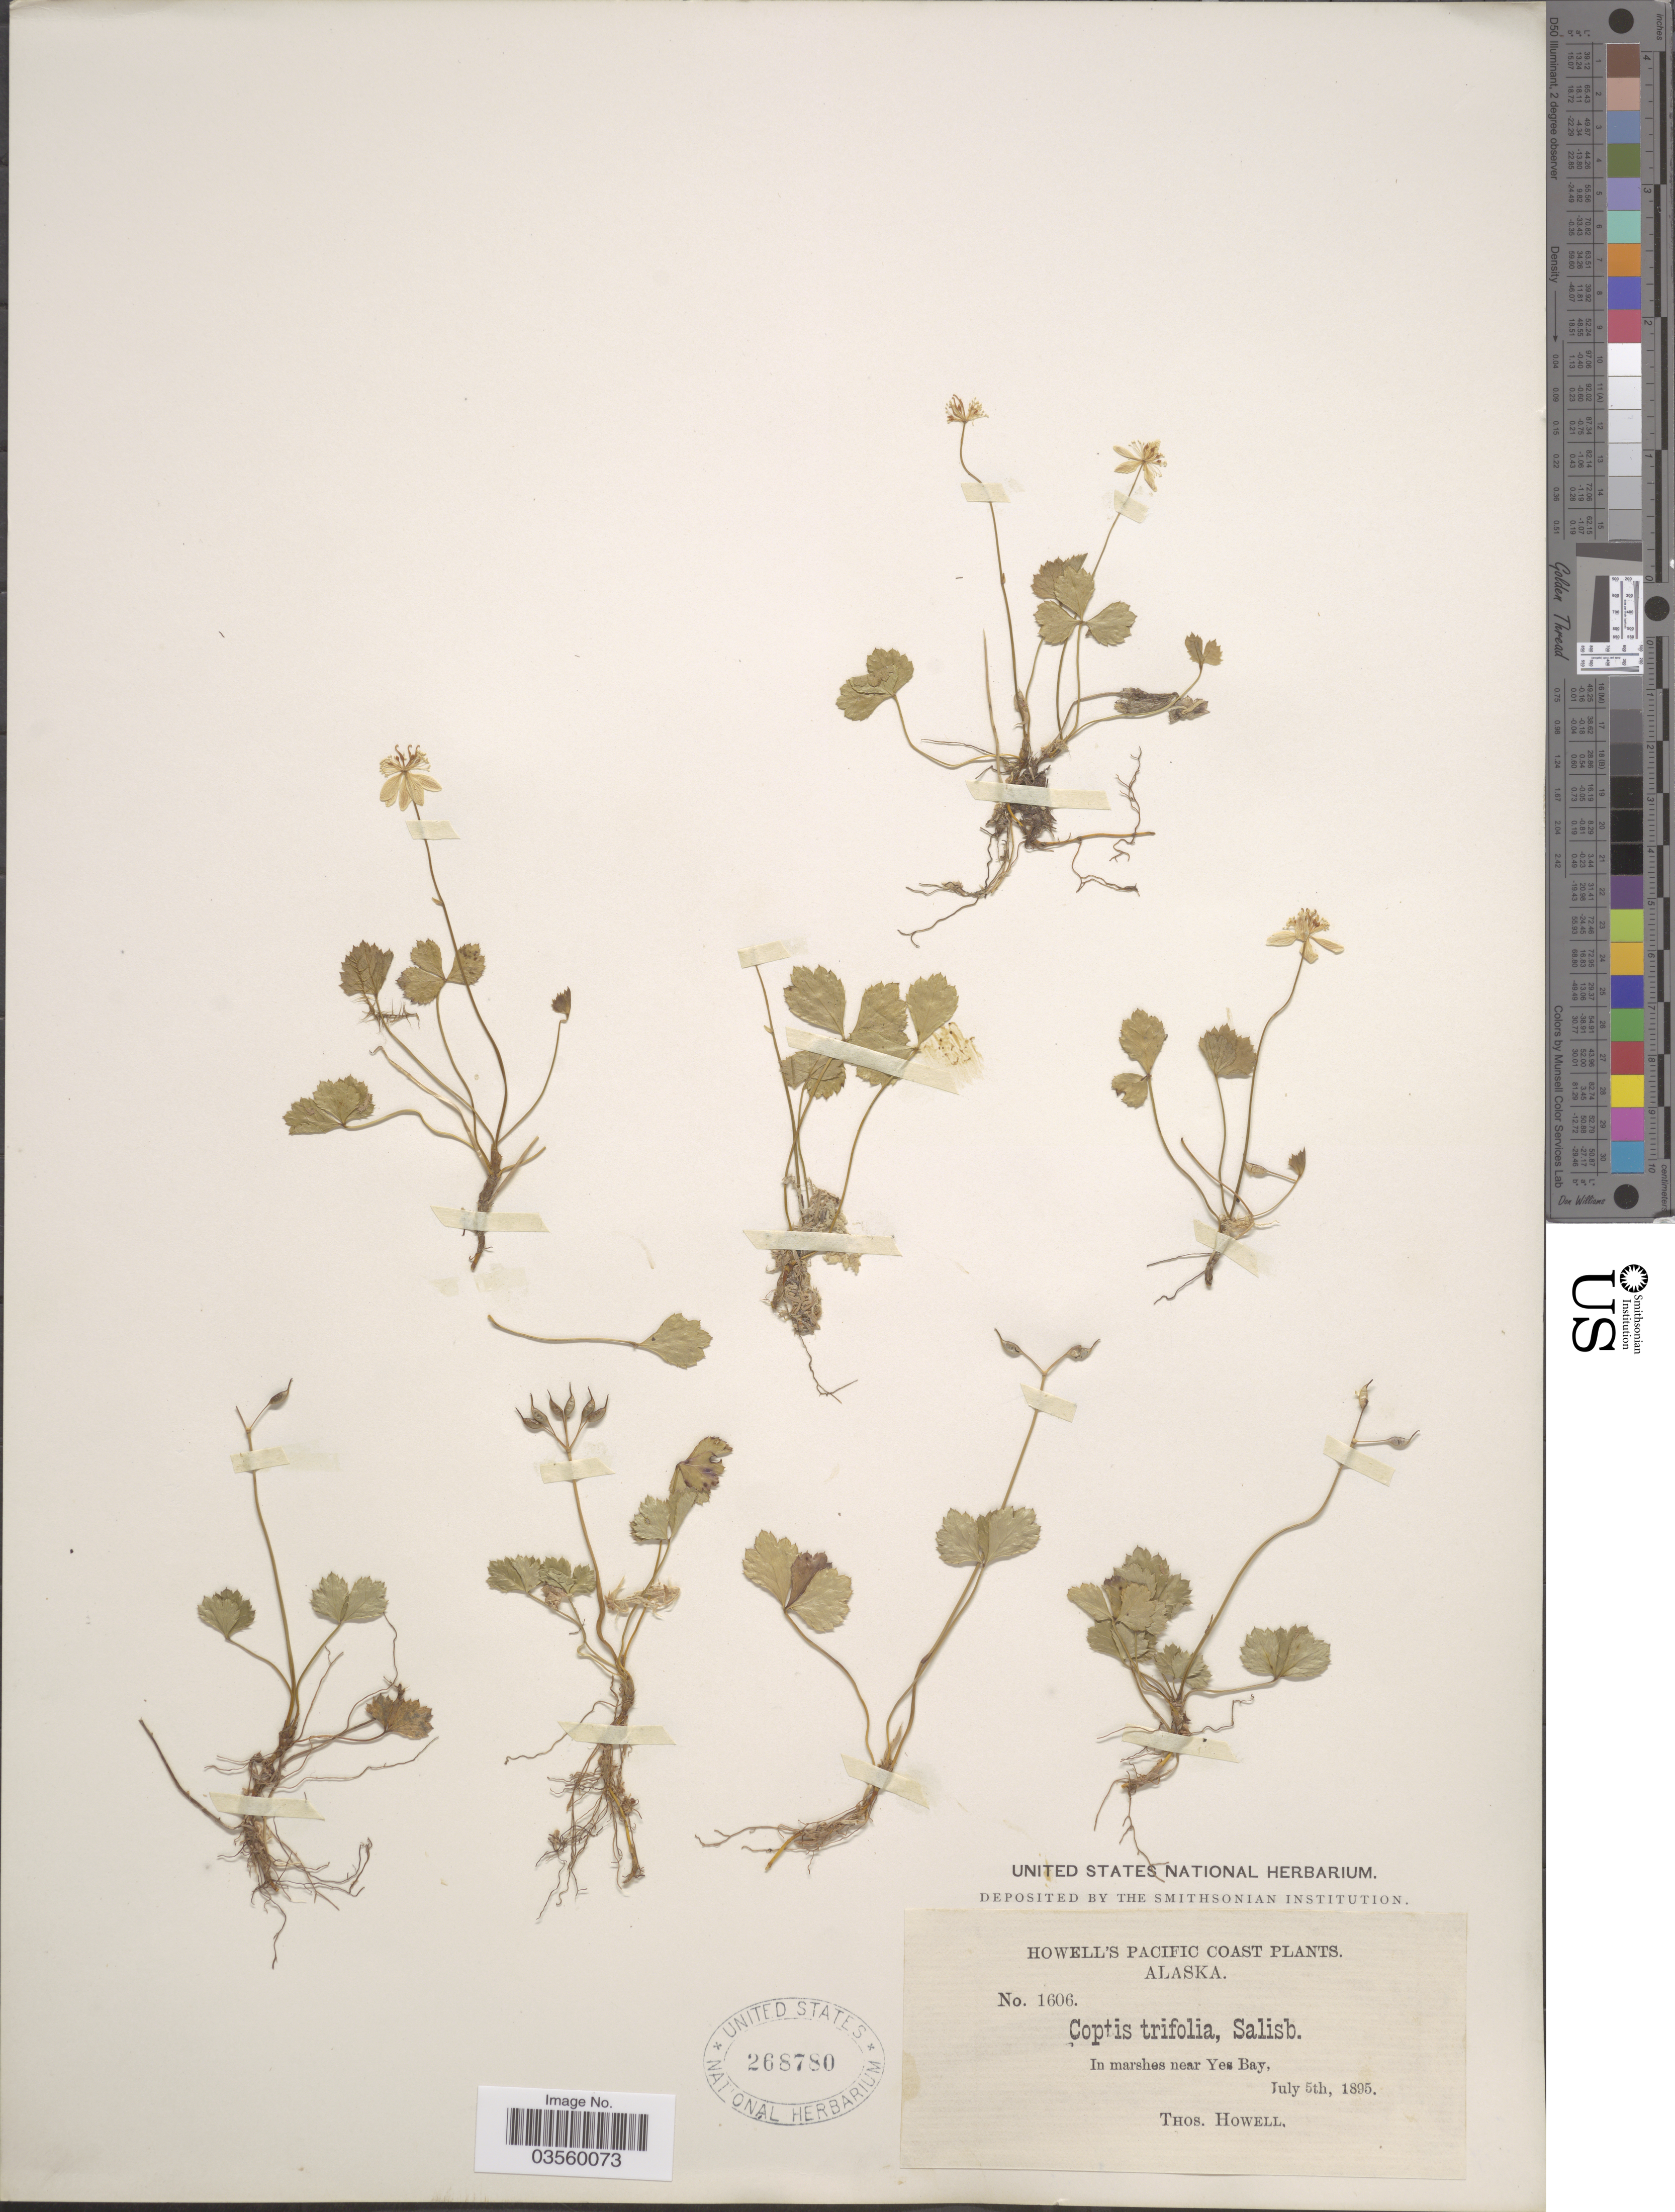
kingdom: Plantae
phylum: Tracheophyta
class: Magnoliopsida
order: Ranunculales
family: Ranunculaceae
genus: Coptis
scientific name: Coptis trifolia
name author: (L.) Salisb.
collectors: T. Howell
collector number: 1606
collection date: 1895-07-05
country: United States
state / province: Alaska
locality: Pacific Coast. In marshes near Yes Bay.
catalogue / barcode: US 268780